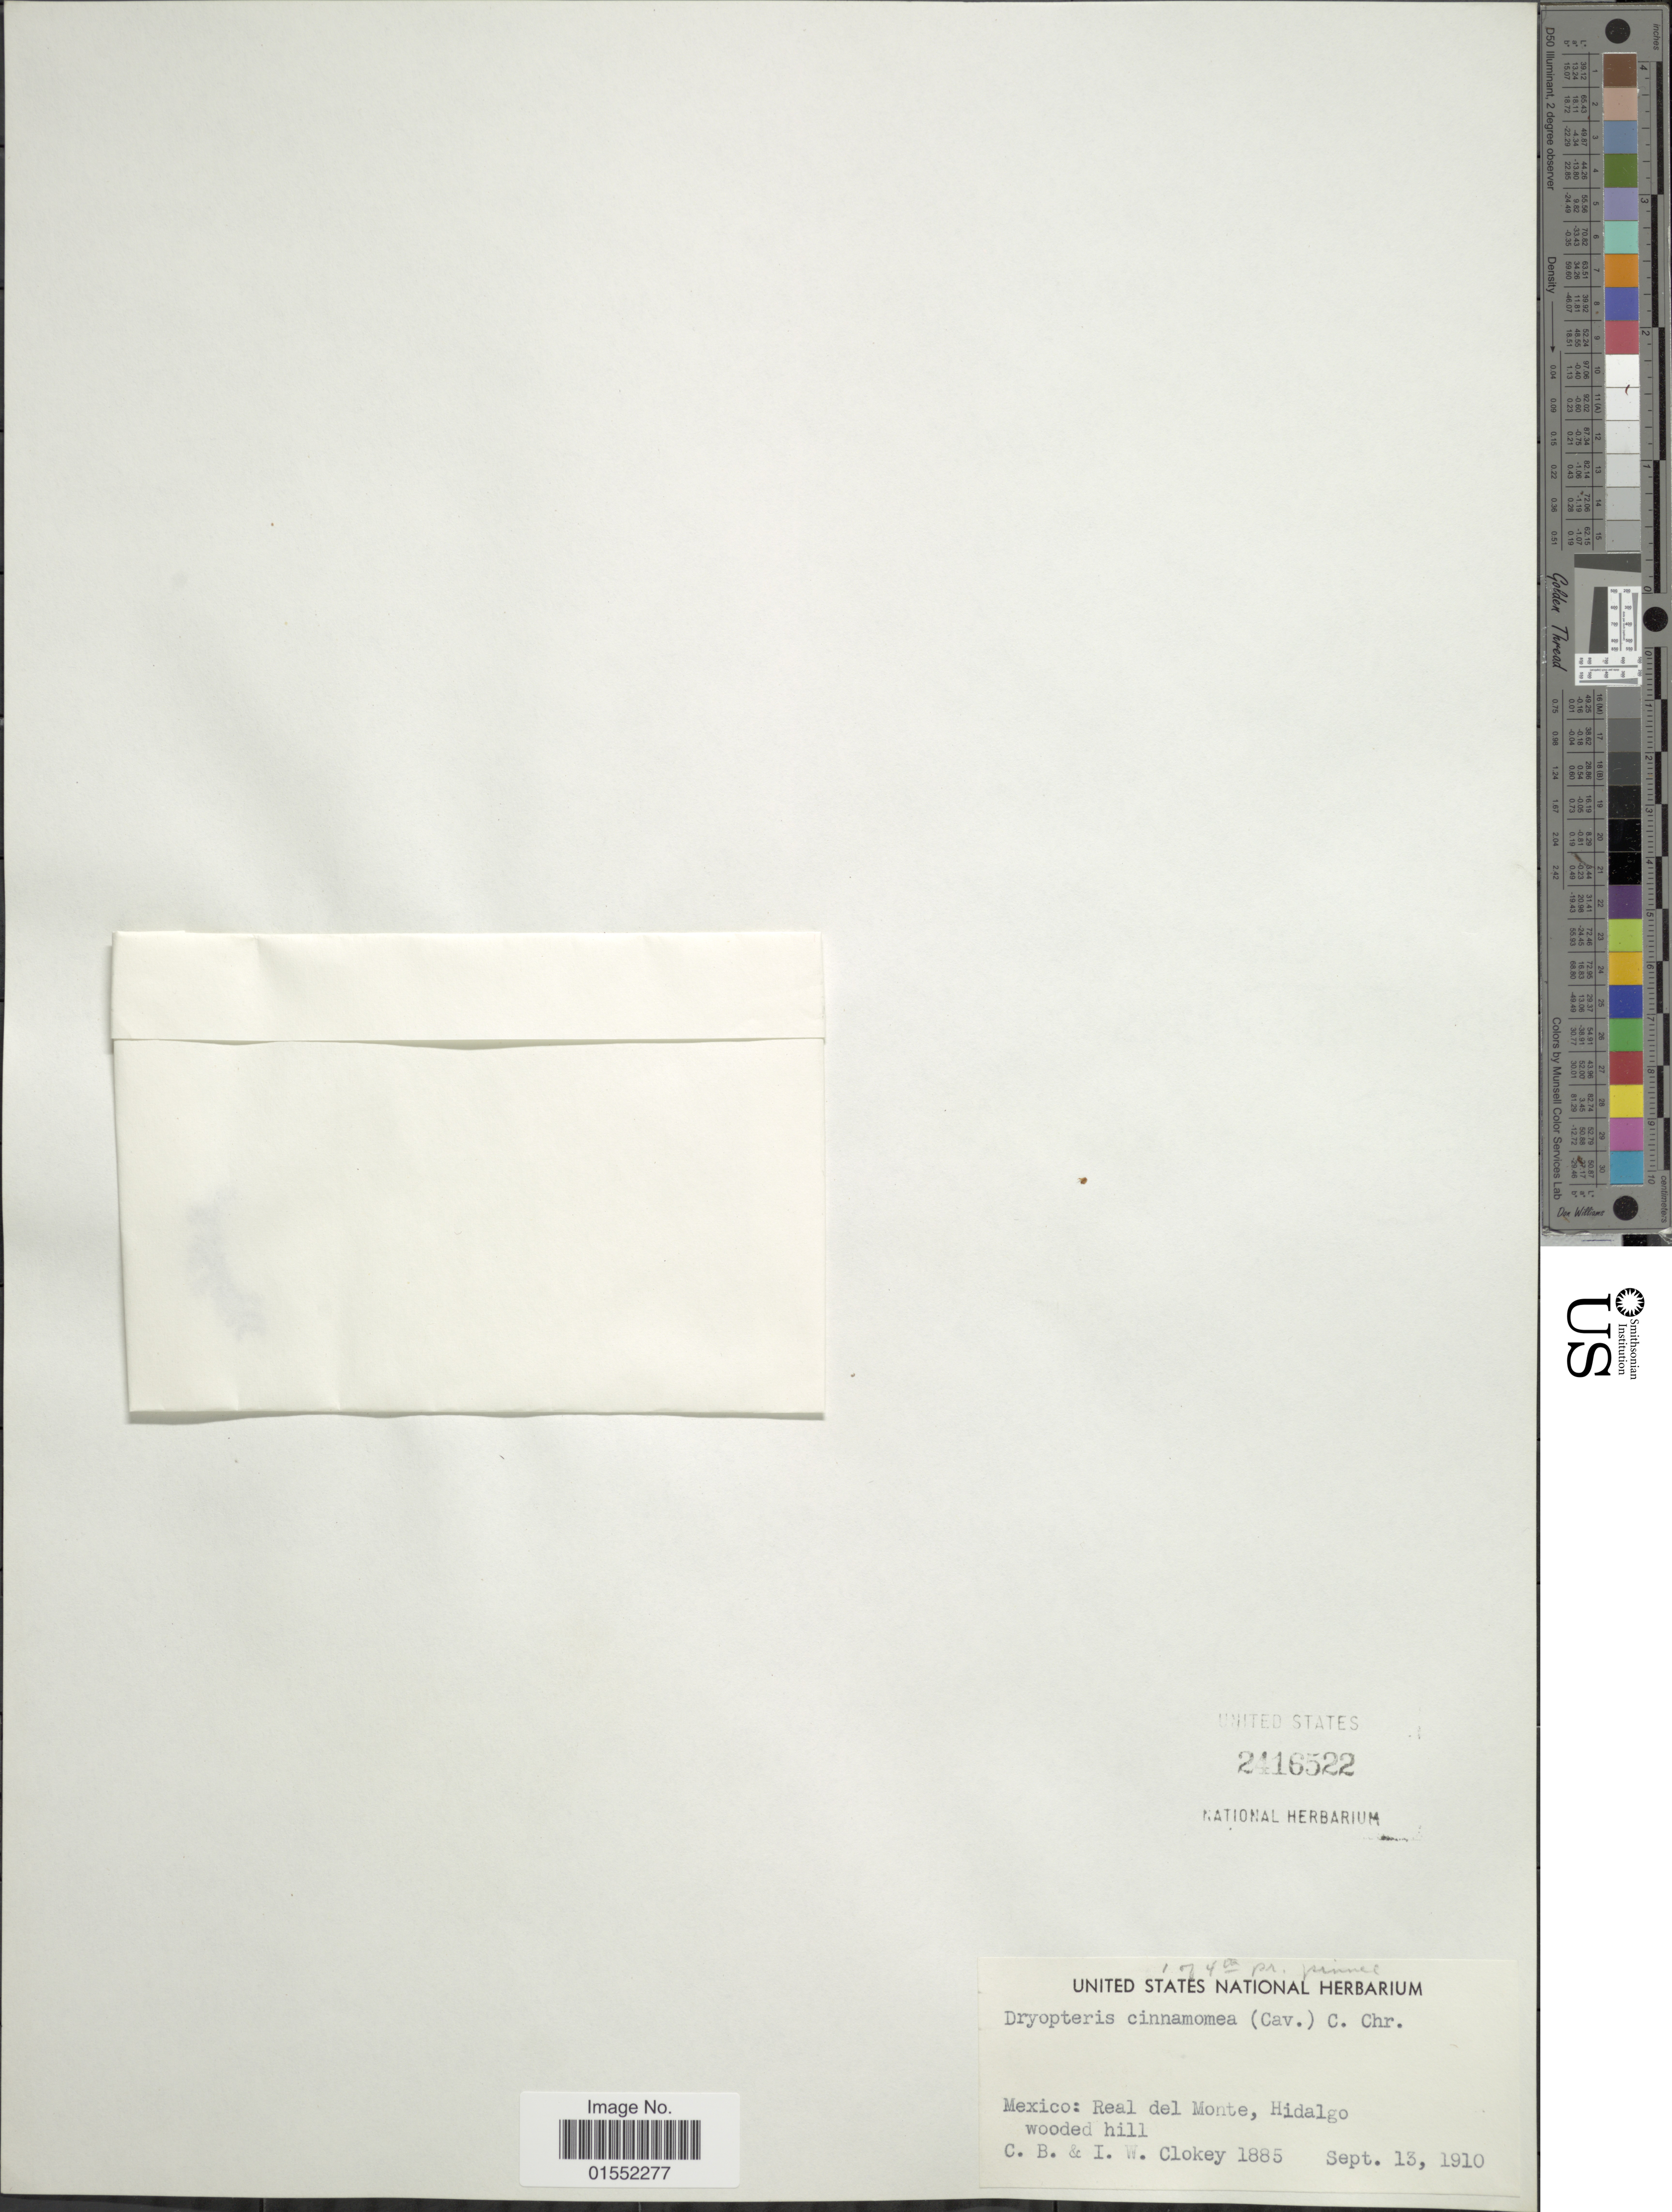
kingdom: Plantae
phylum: Tracheophyta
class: Polypodiopsida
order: Polypodiales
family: Dryopteridaceae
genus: Dryopteris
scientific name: Dryopteris cinnamomea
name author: (Cav.) C. Chr.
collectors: C. Clokey & I. W. Clokey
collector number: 1885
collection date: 1910-09-13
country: Mexico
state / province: Hidalgo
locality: Real del Monte, wooded hill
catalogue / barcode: US 2416522